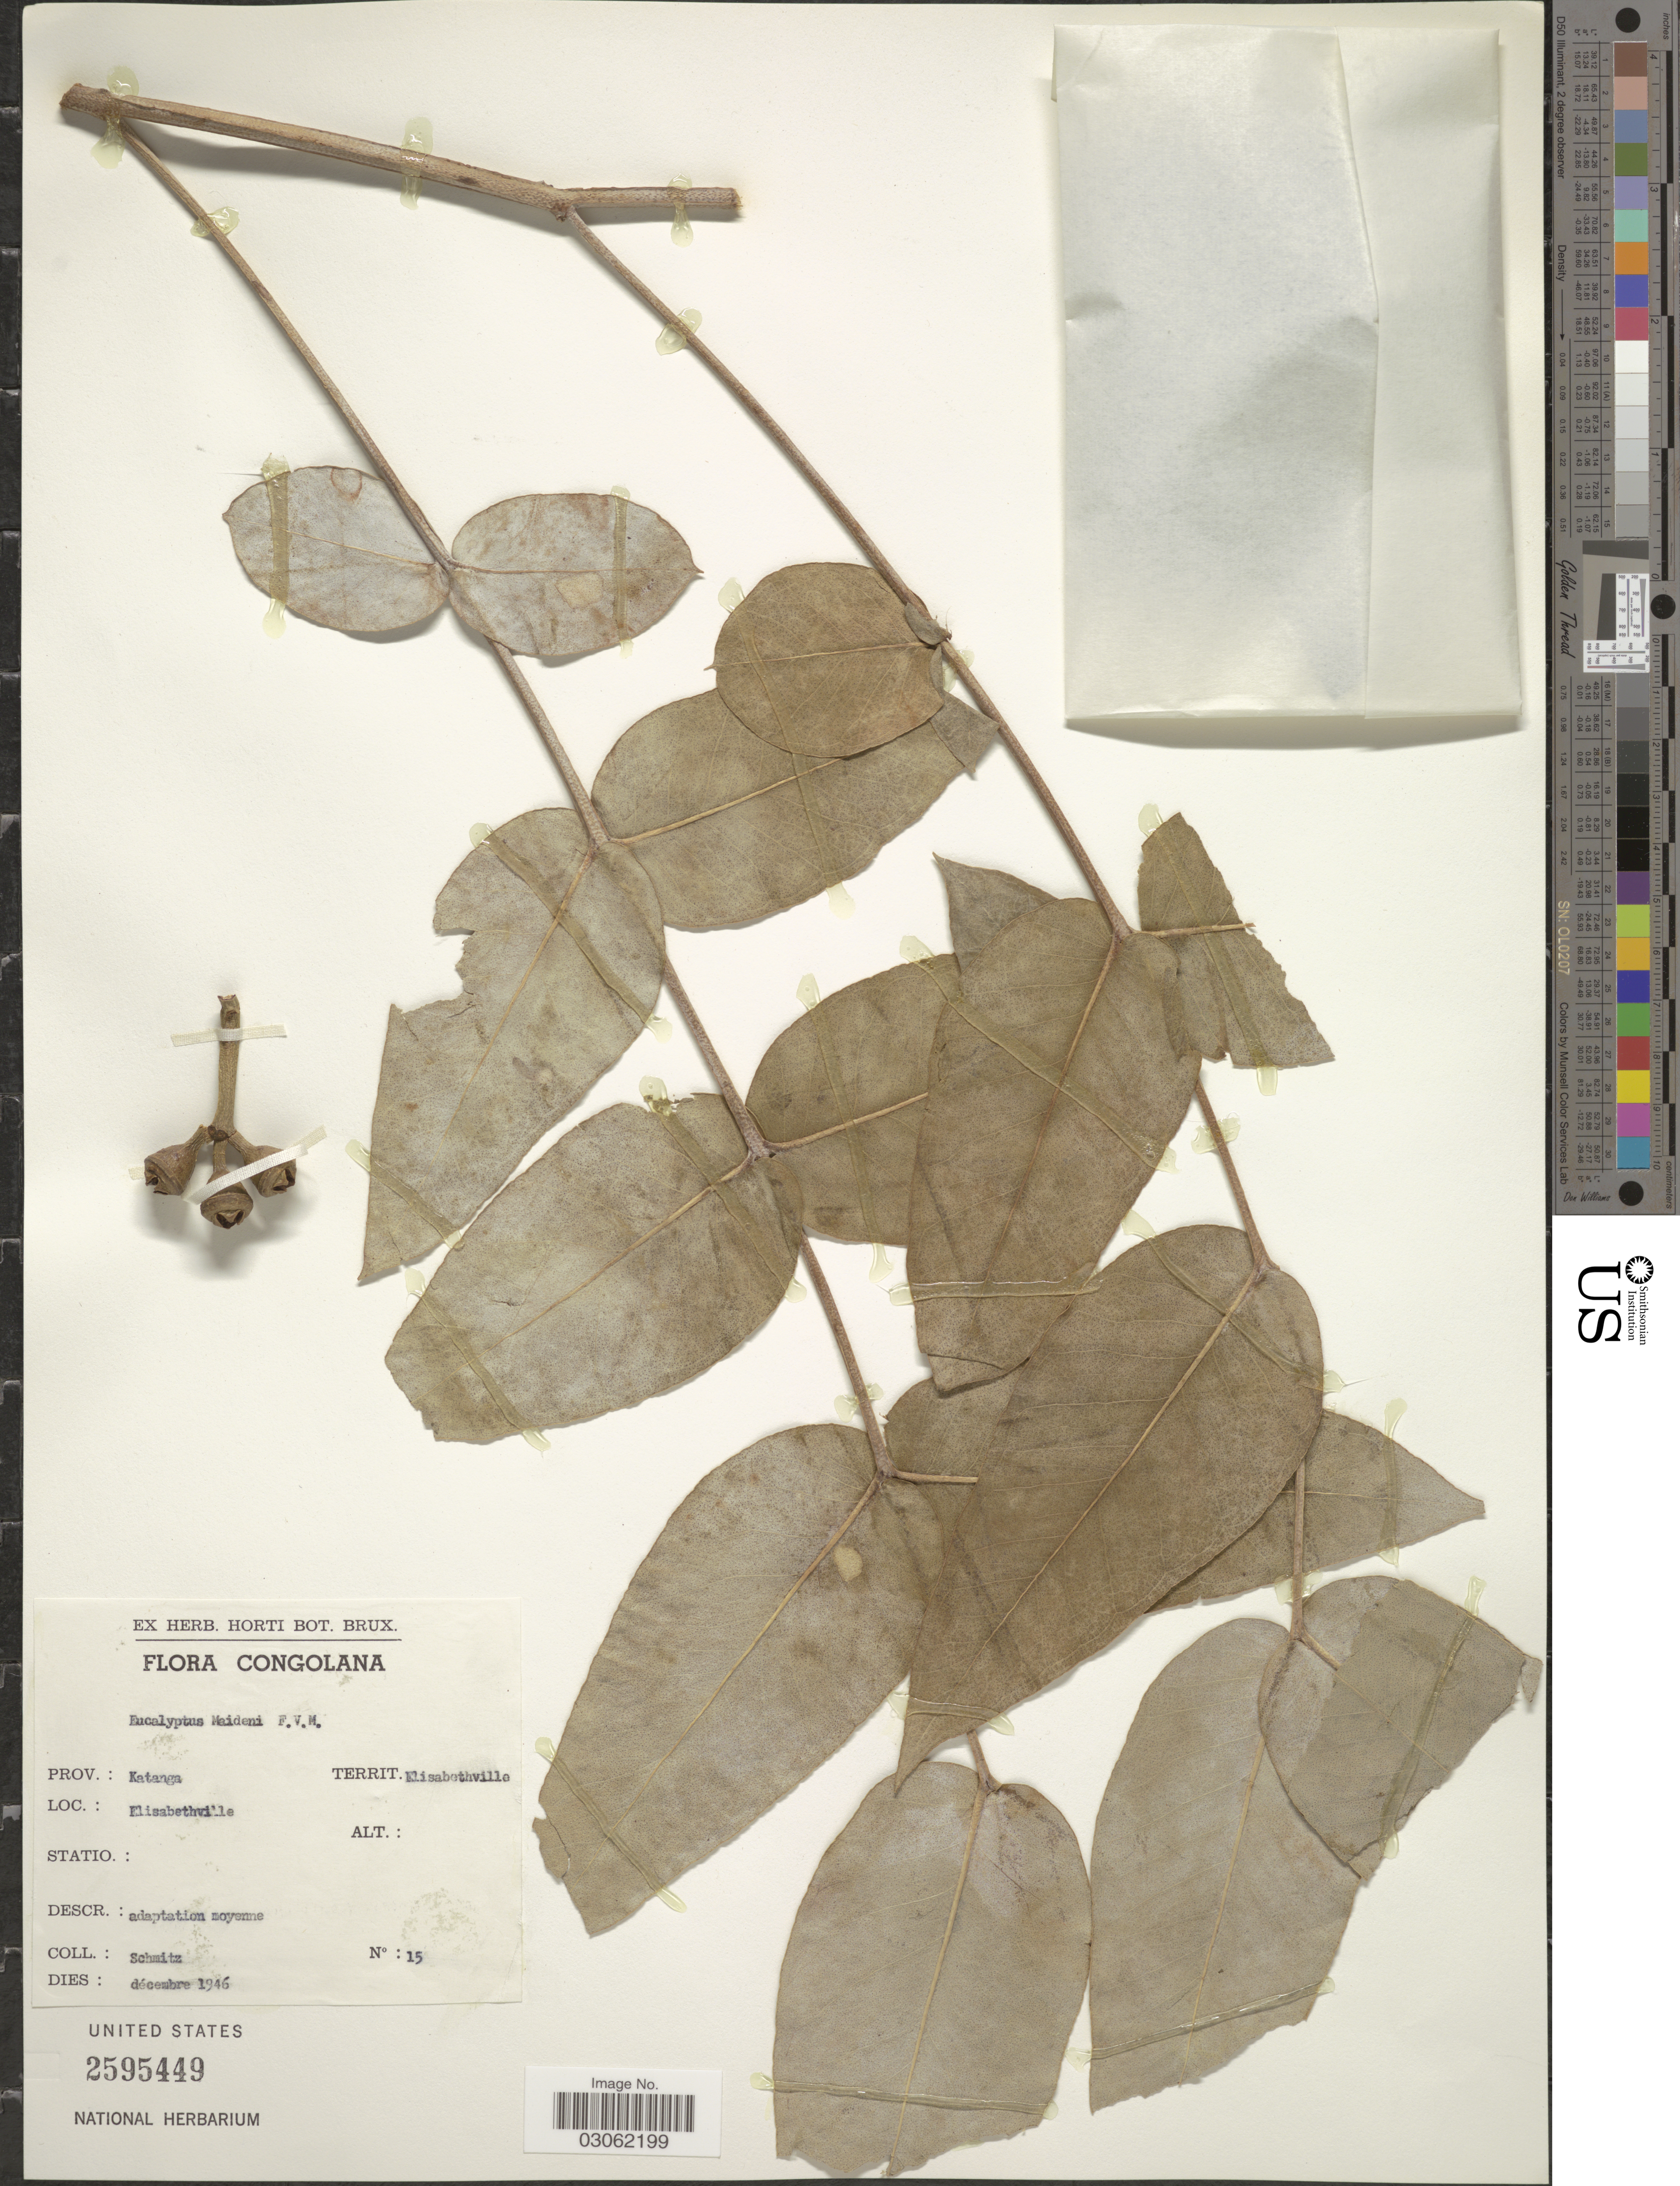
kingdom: Plantae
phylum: Tracheophyta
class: Magnoliopsida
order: Myrtales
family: Myrtaceae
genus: Eucalyptus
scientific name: Eucalyptus maidenii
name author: F. Muell.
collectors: -. Schmitz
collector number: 15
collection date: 1946-12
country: Congo, Democratic Republic of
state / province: Haut-Katanga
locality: Congolana. Territ. Elisabethville. Elisabethville.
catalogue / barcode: US 2595449